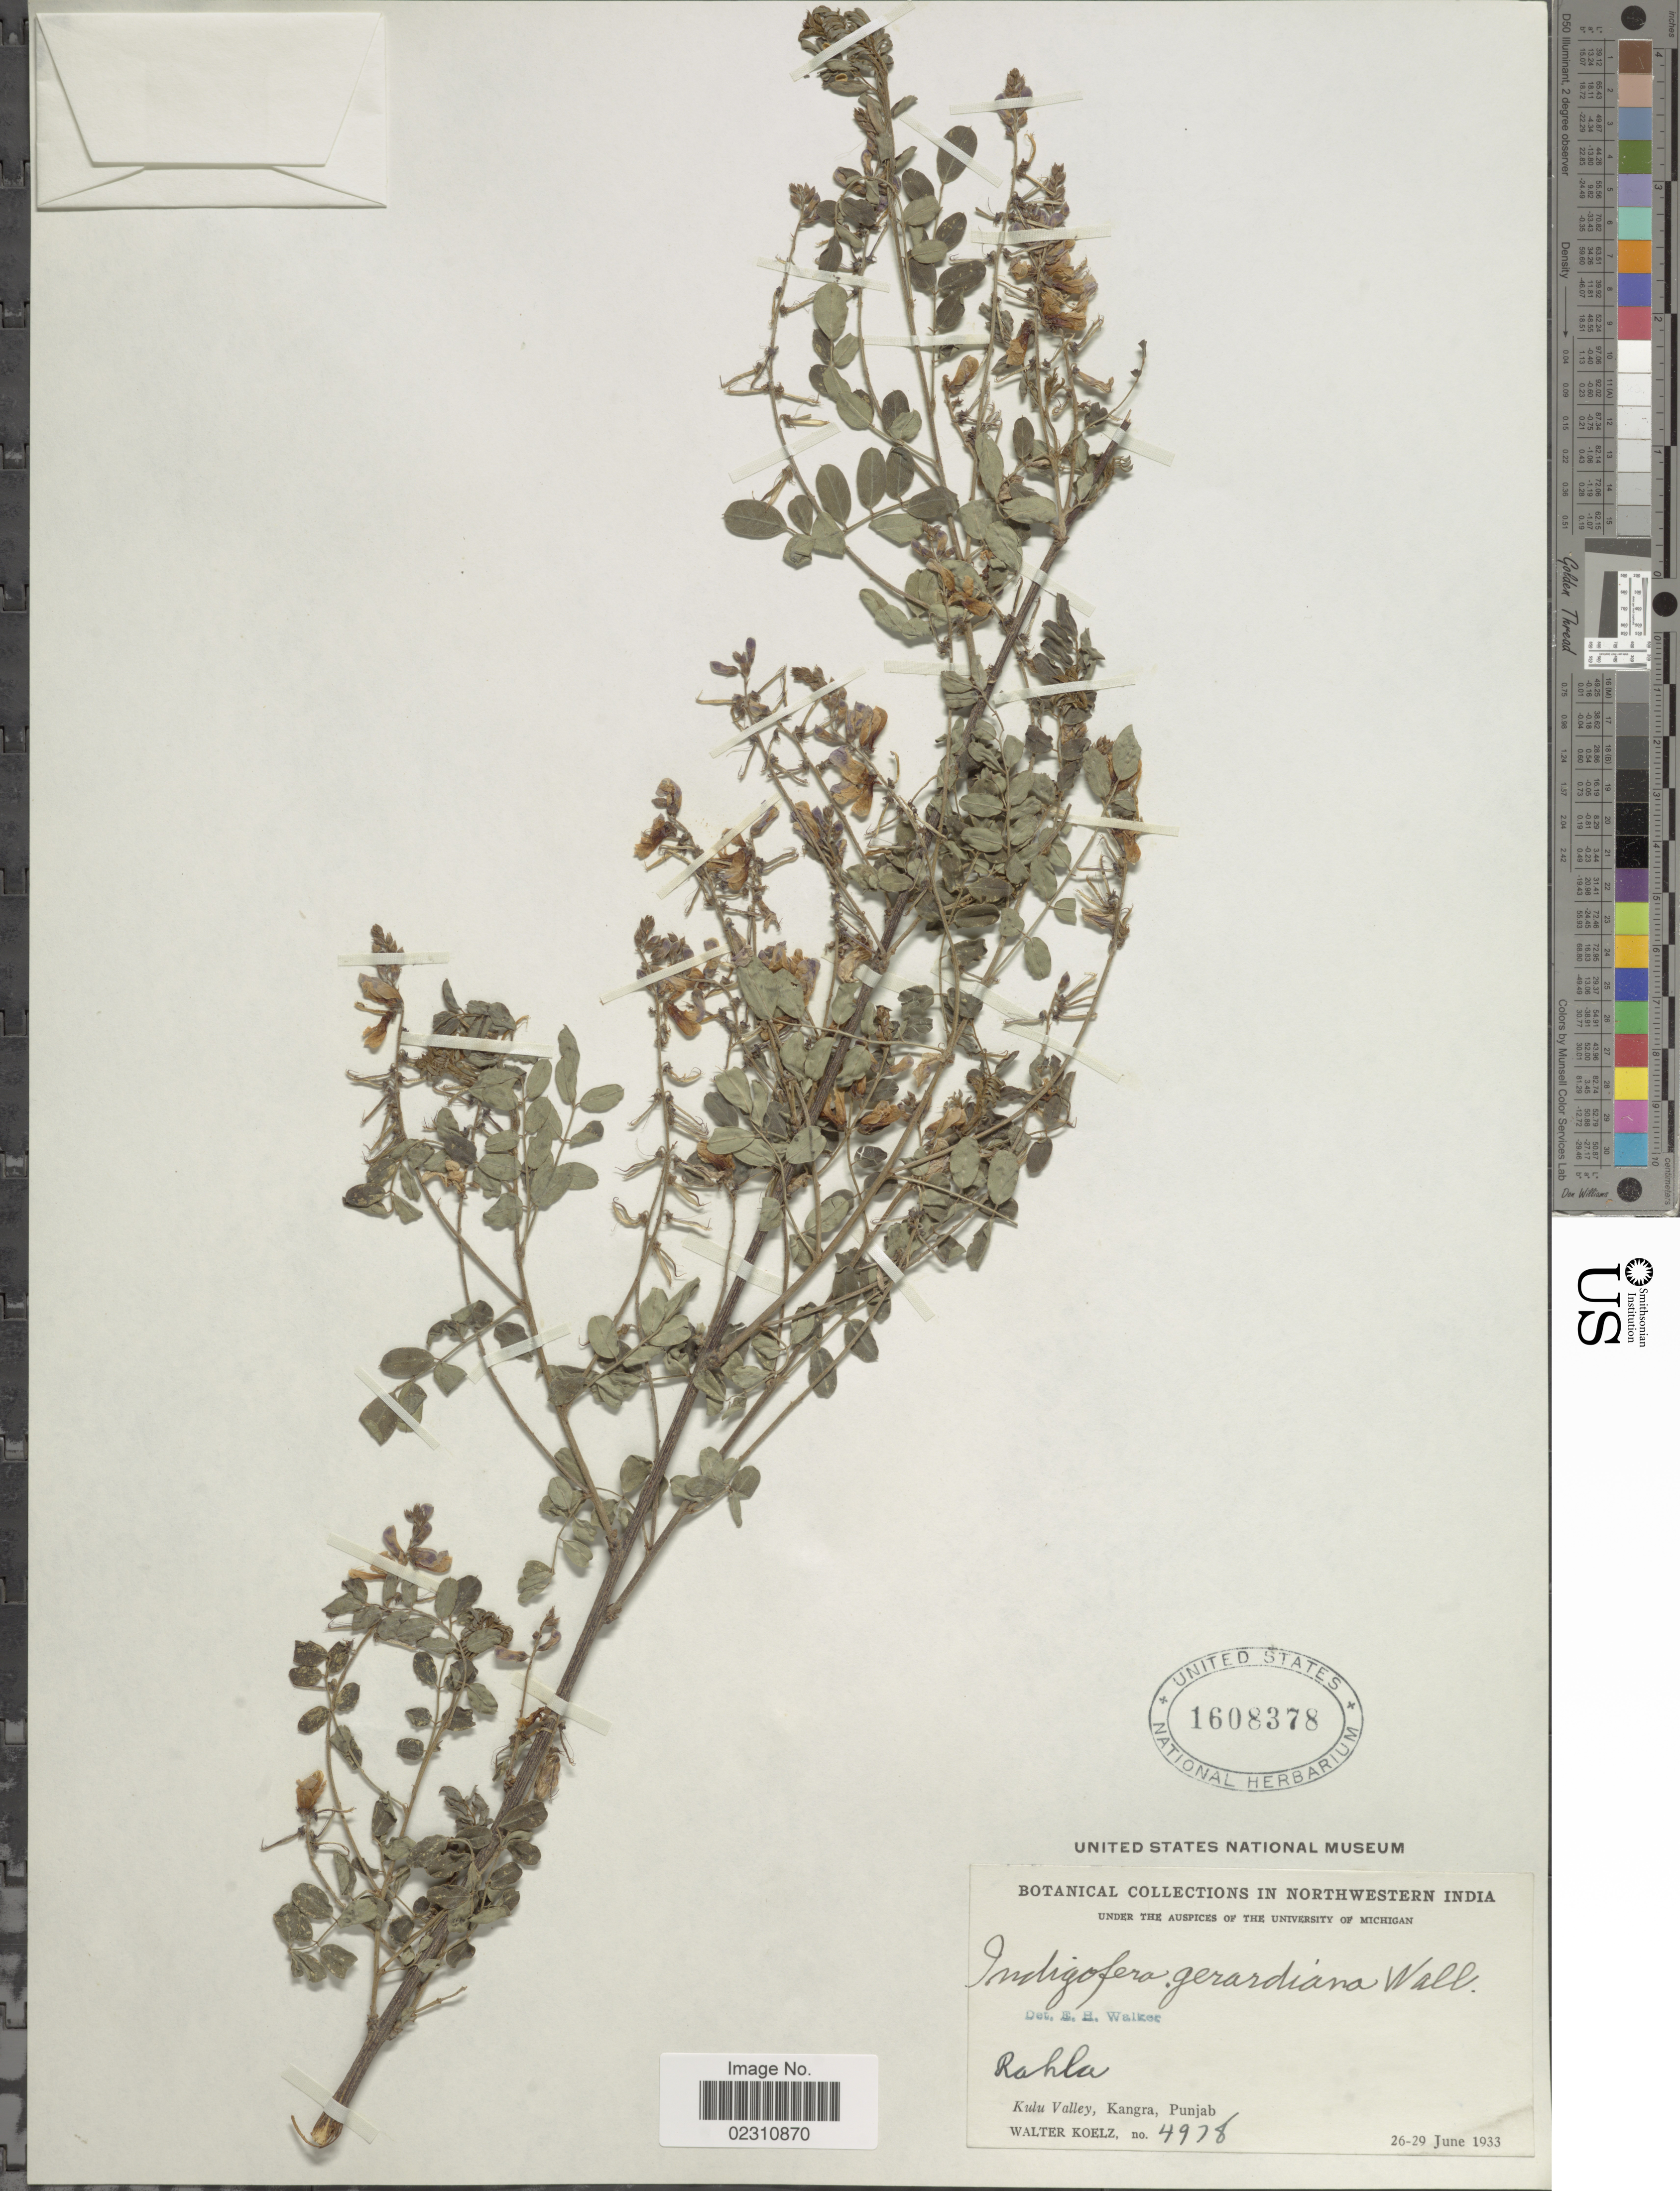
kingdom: Plantae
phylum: Tracheophyta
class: Magnoliopsida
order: Fabales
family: Fabaceae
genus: Indigofera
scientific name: Indigofera gerardiana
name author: Wall.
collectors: W. N. Koelz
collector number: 4978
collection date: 1933-06-26/1933-06-29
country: India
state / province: Punjab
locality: Northwestern India, Kulu Valley, Khangra, Punjab.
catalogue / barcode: US 1608378